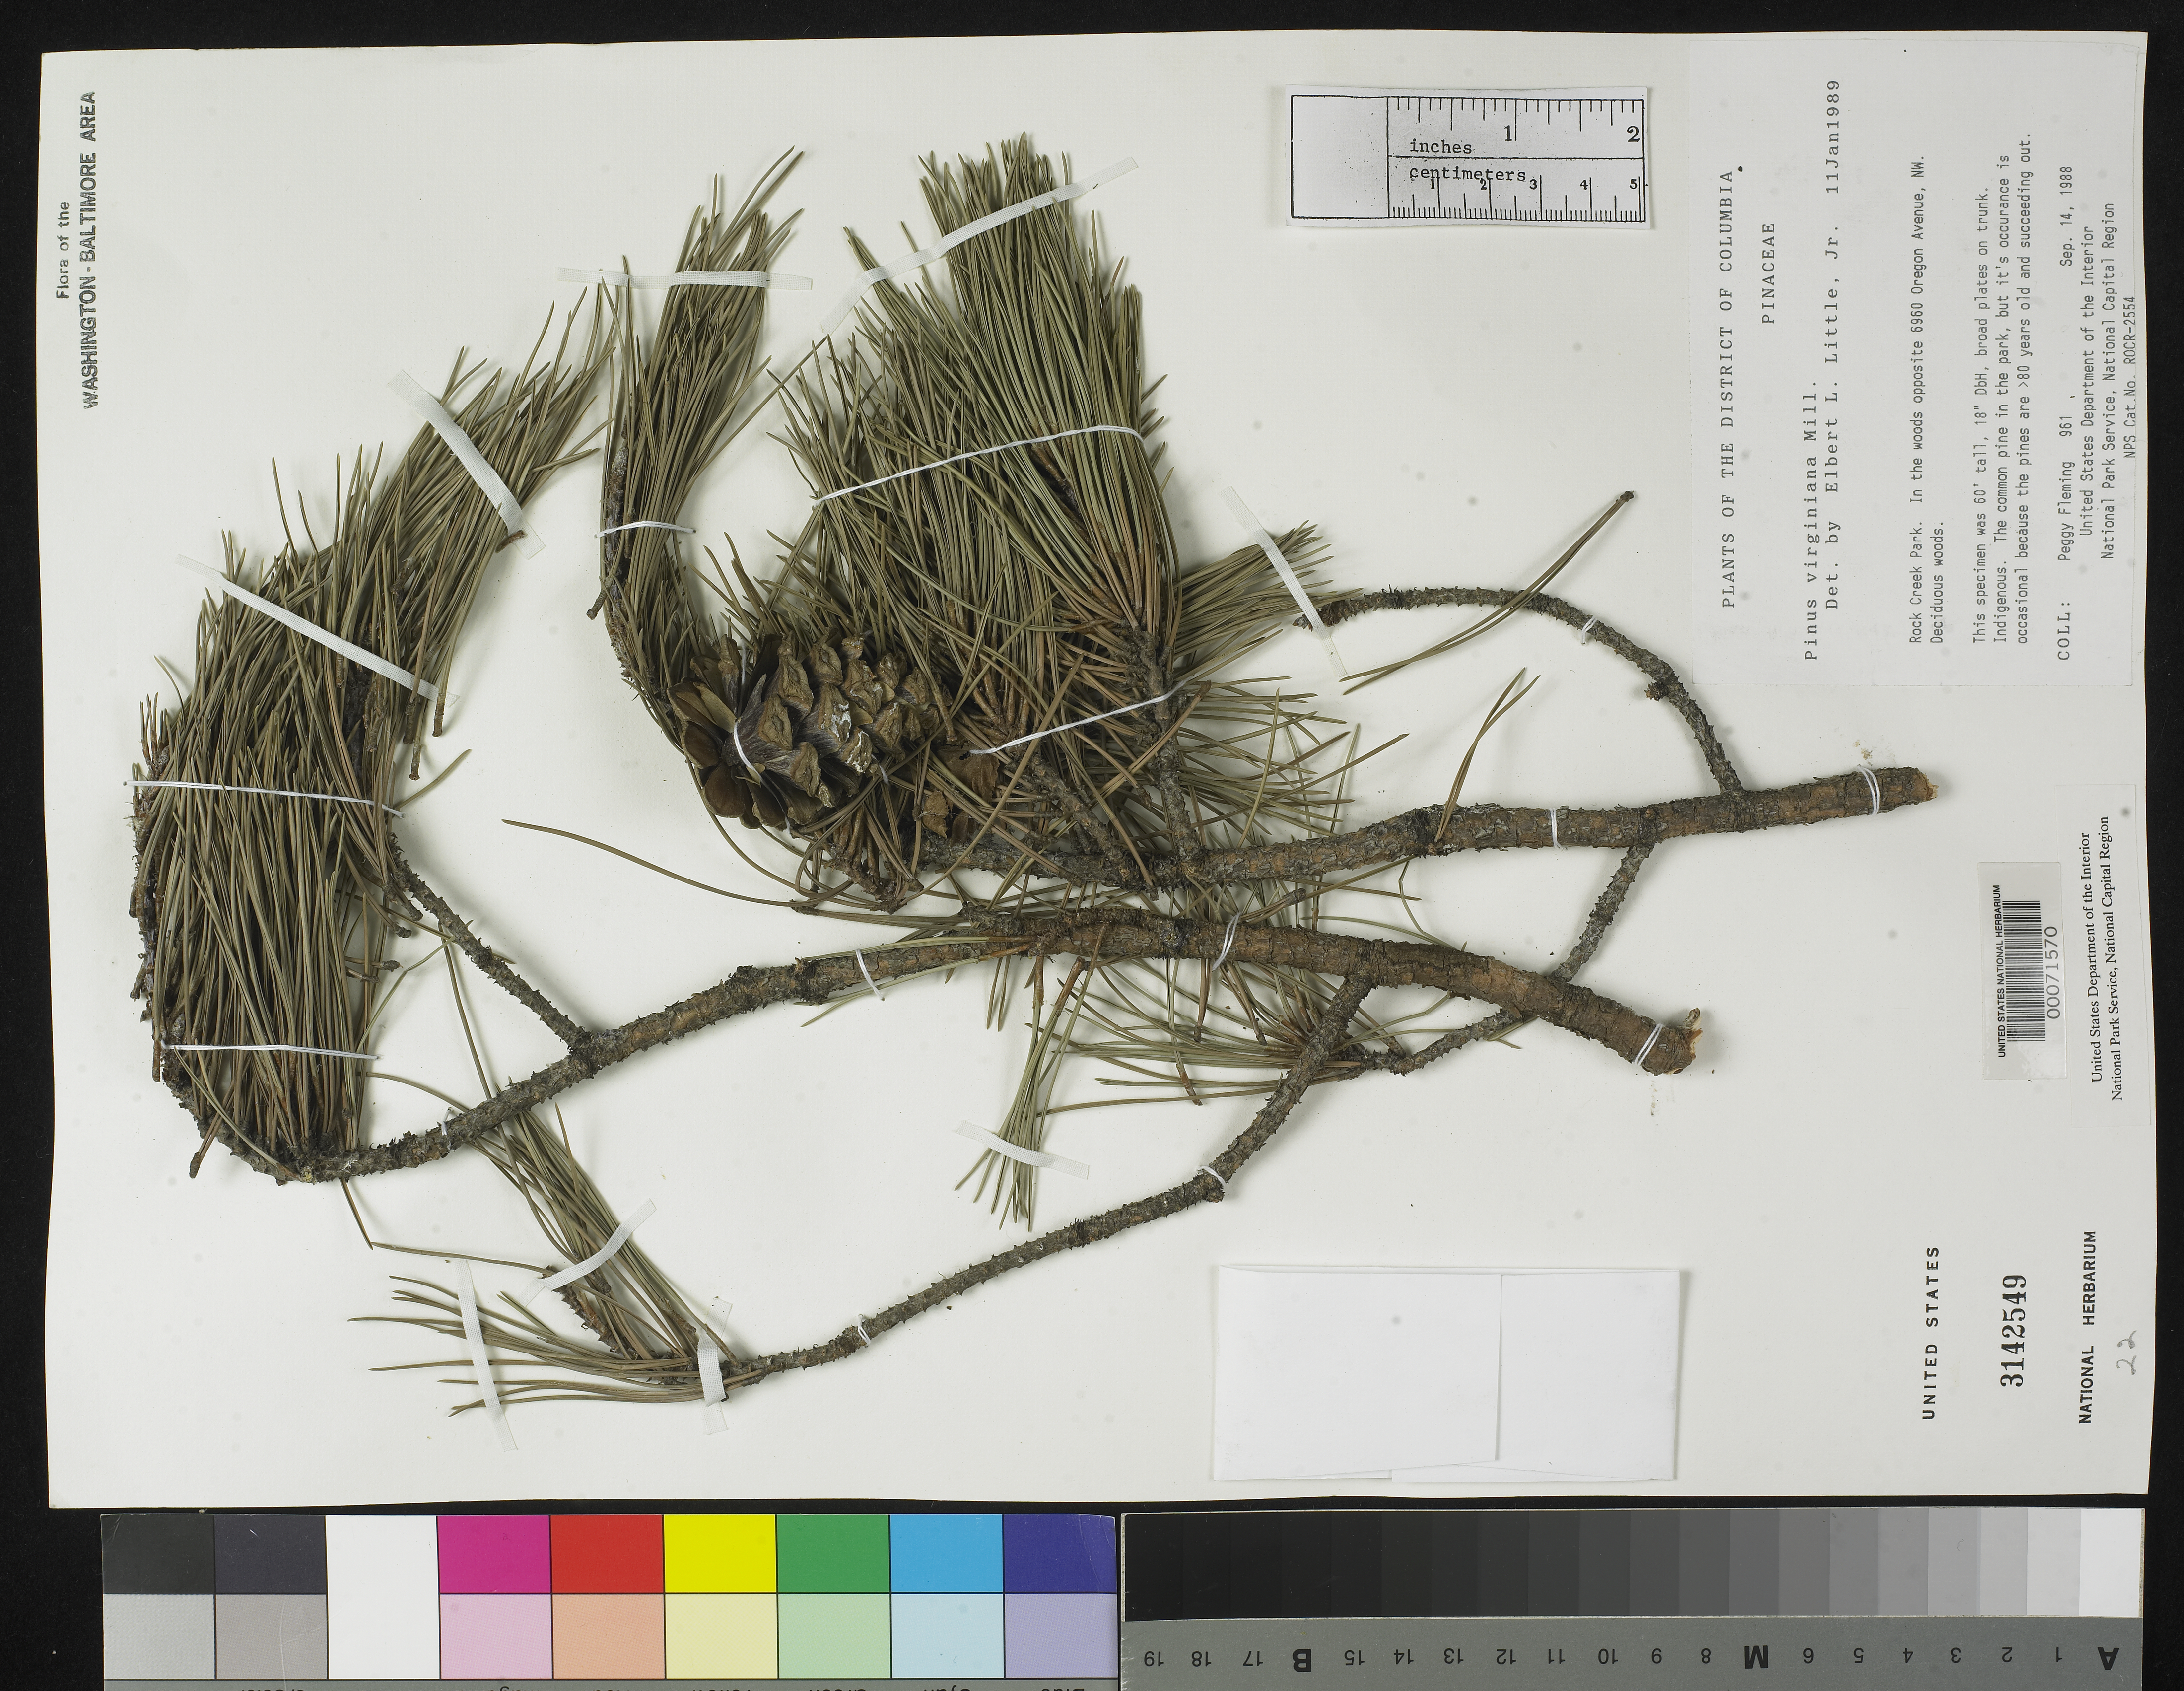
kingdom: Plantae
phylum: Tracheophyta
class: Pinopsida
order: Pinales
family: Pinaceae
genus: Pinus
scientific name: Pinus virginiana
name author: Mill.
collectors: P. Fleming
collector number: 961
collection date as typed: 14 Sep 1988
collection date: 1988-09-14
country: United States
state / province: District of Columbia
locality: Rock Creek Park, opposite 6960 Oregon Ave, NW Rock Creek Park and Vicinity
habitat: Deciduous woods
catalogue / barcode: US 3142549